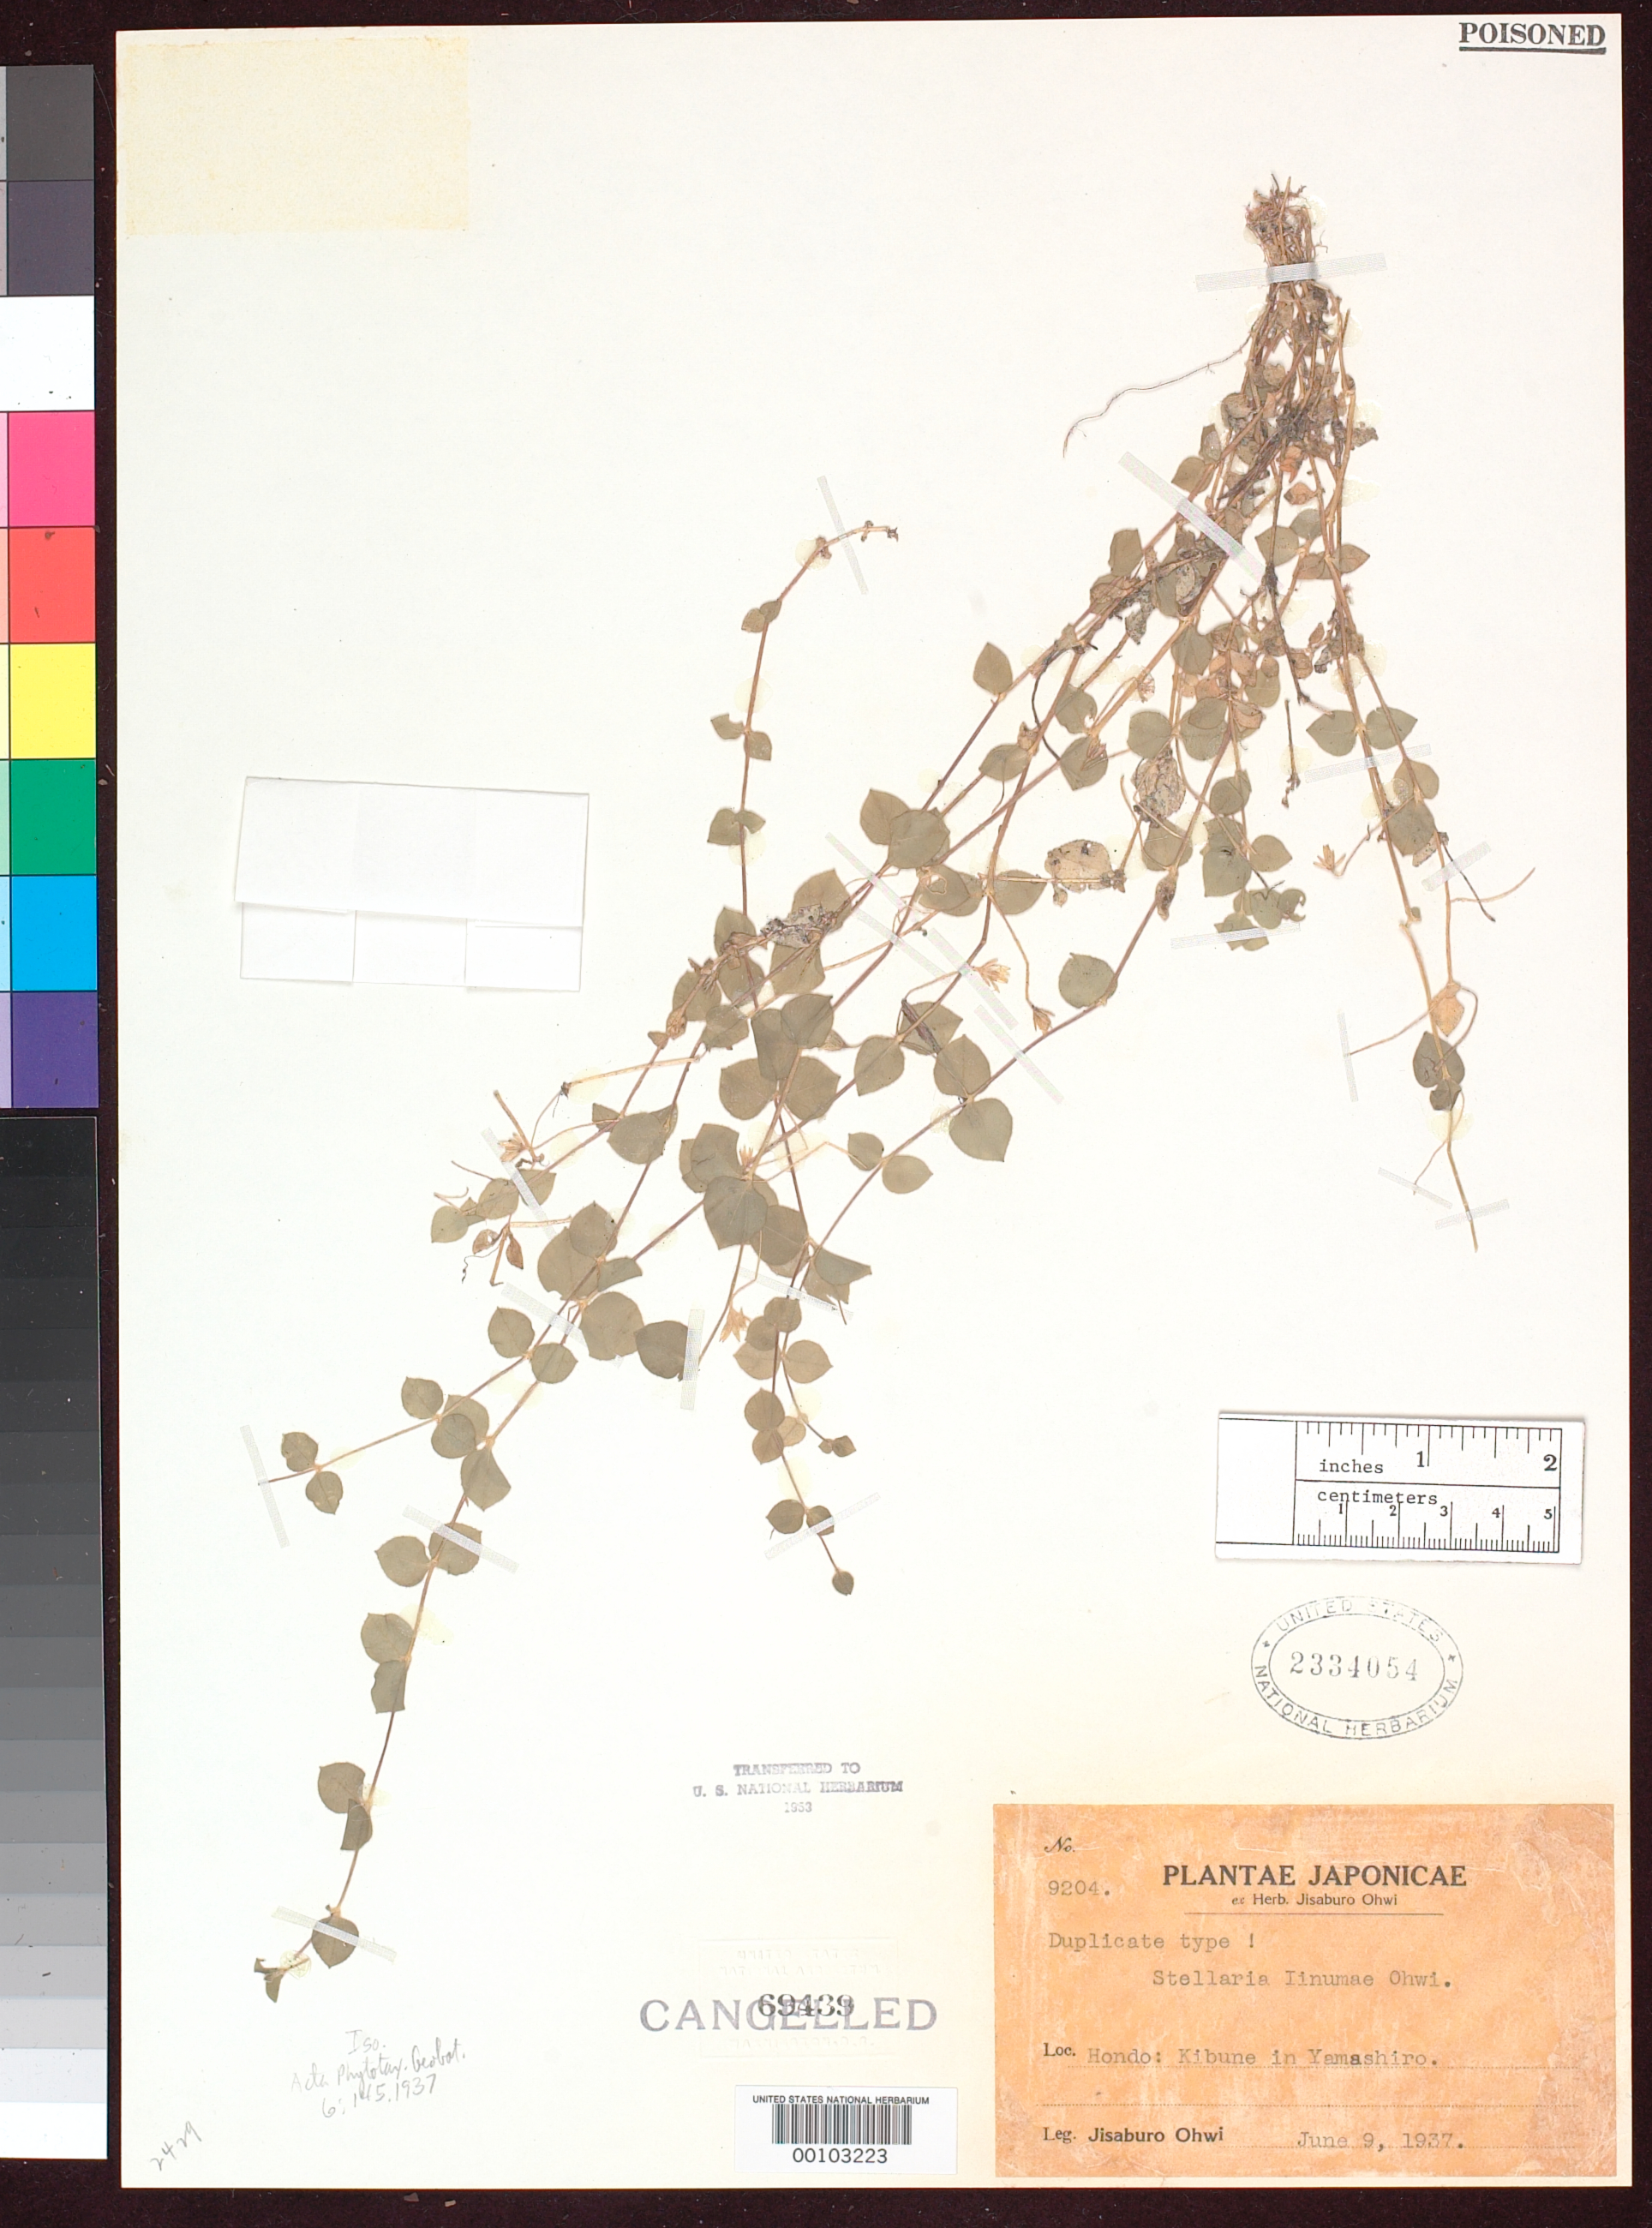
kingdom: Plantae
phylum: Tracheophyta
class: Magnoliopsida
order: Caryophyllales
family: Caryophyllaceae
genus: Stellaria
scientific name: Stellaria iinumae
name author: Ohwi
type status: Isotype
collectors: J. Ohwi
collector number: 9204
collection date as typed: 09 Jun 1937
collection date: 1937-06-09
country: Japan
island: Honshu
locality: Kibune.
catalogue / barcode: US 2334054